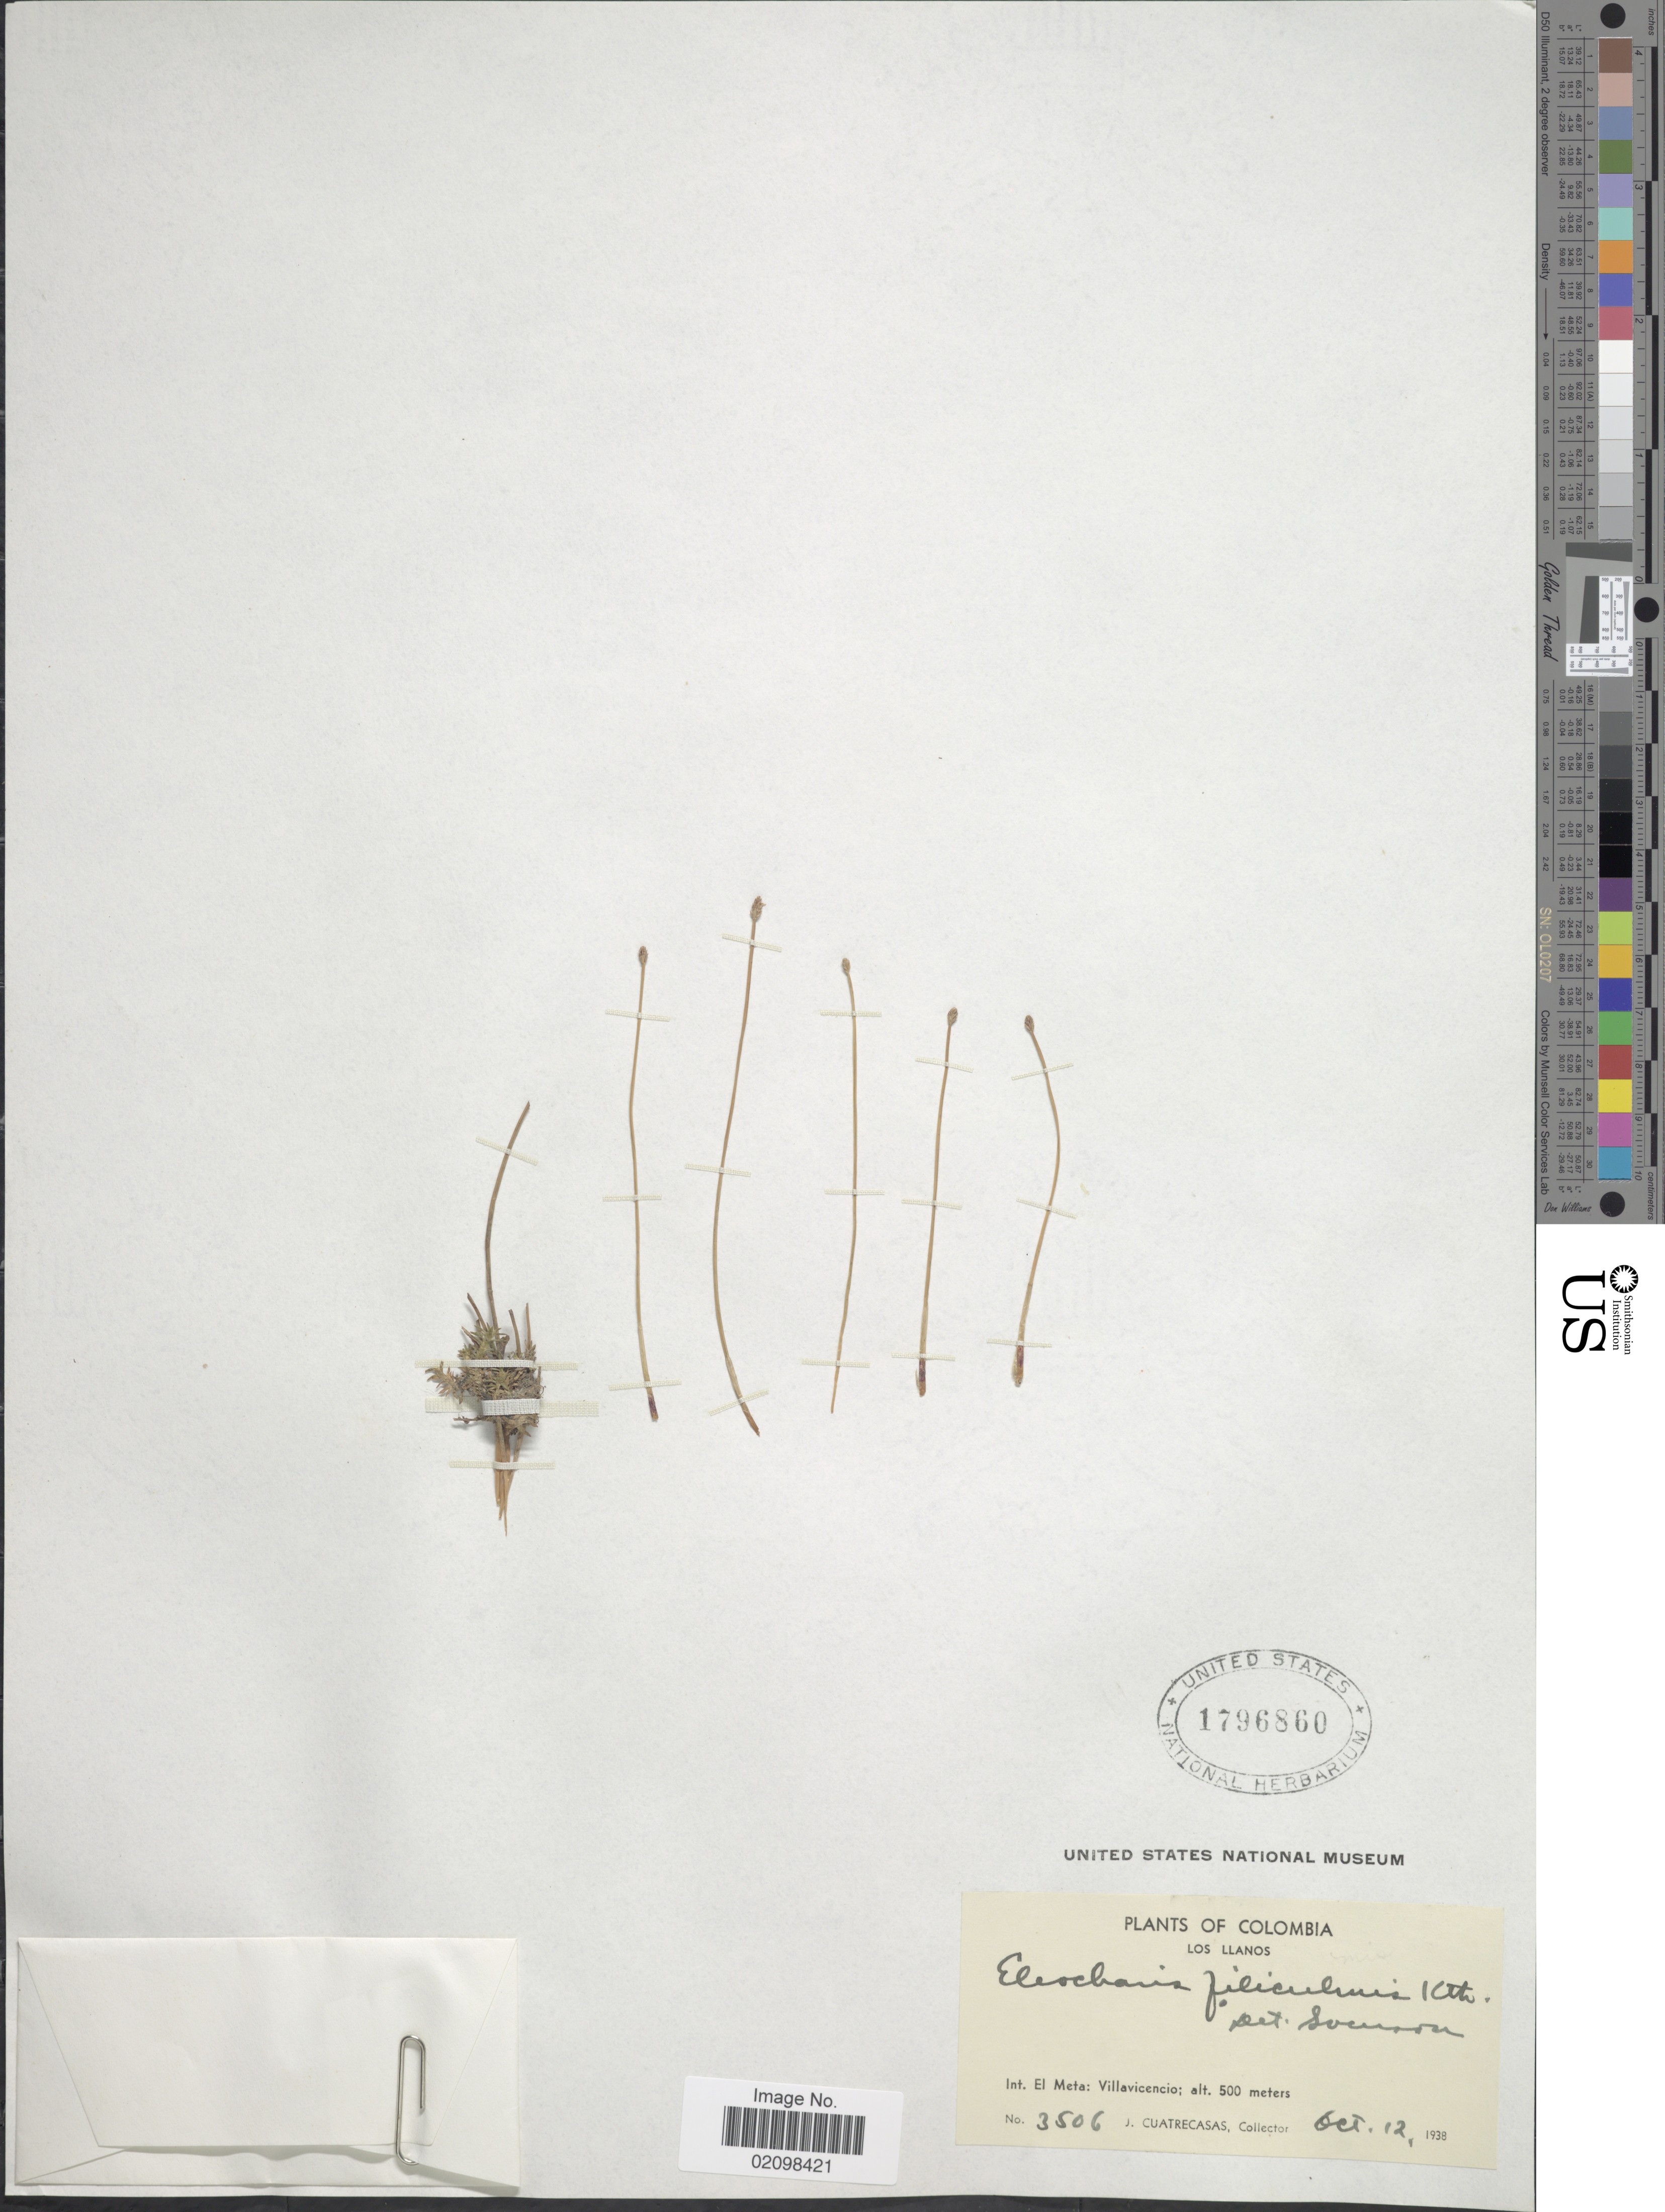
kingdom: Plantae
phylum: Tracheophyta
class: Liliopsida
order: Poales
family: Cyperaceae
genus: Eleocharis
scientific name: Eleocharis filiculmis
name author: Kunth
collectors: J. Cuatrecasas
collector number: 3506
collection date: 1938-10-12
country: Colombia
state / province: Meta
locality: Los Llanos. Villavicencio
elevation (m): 500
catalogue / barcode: US 1796860